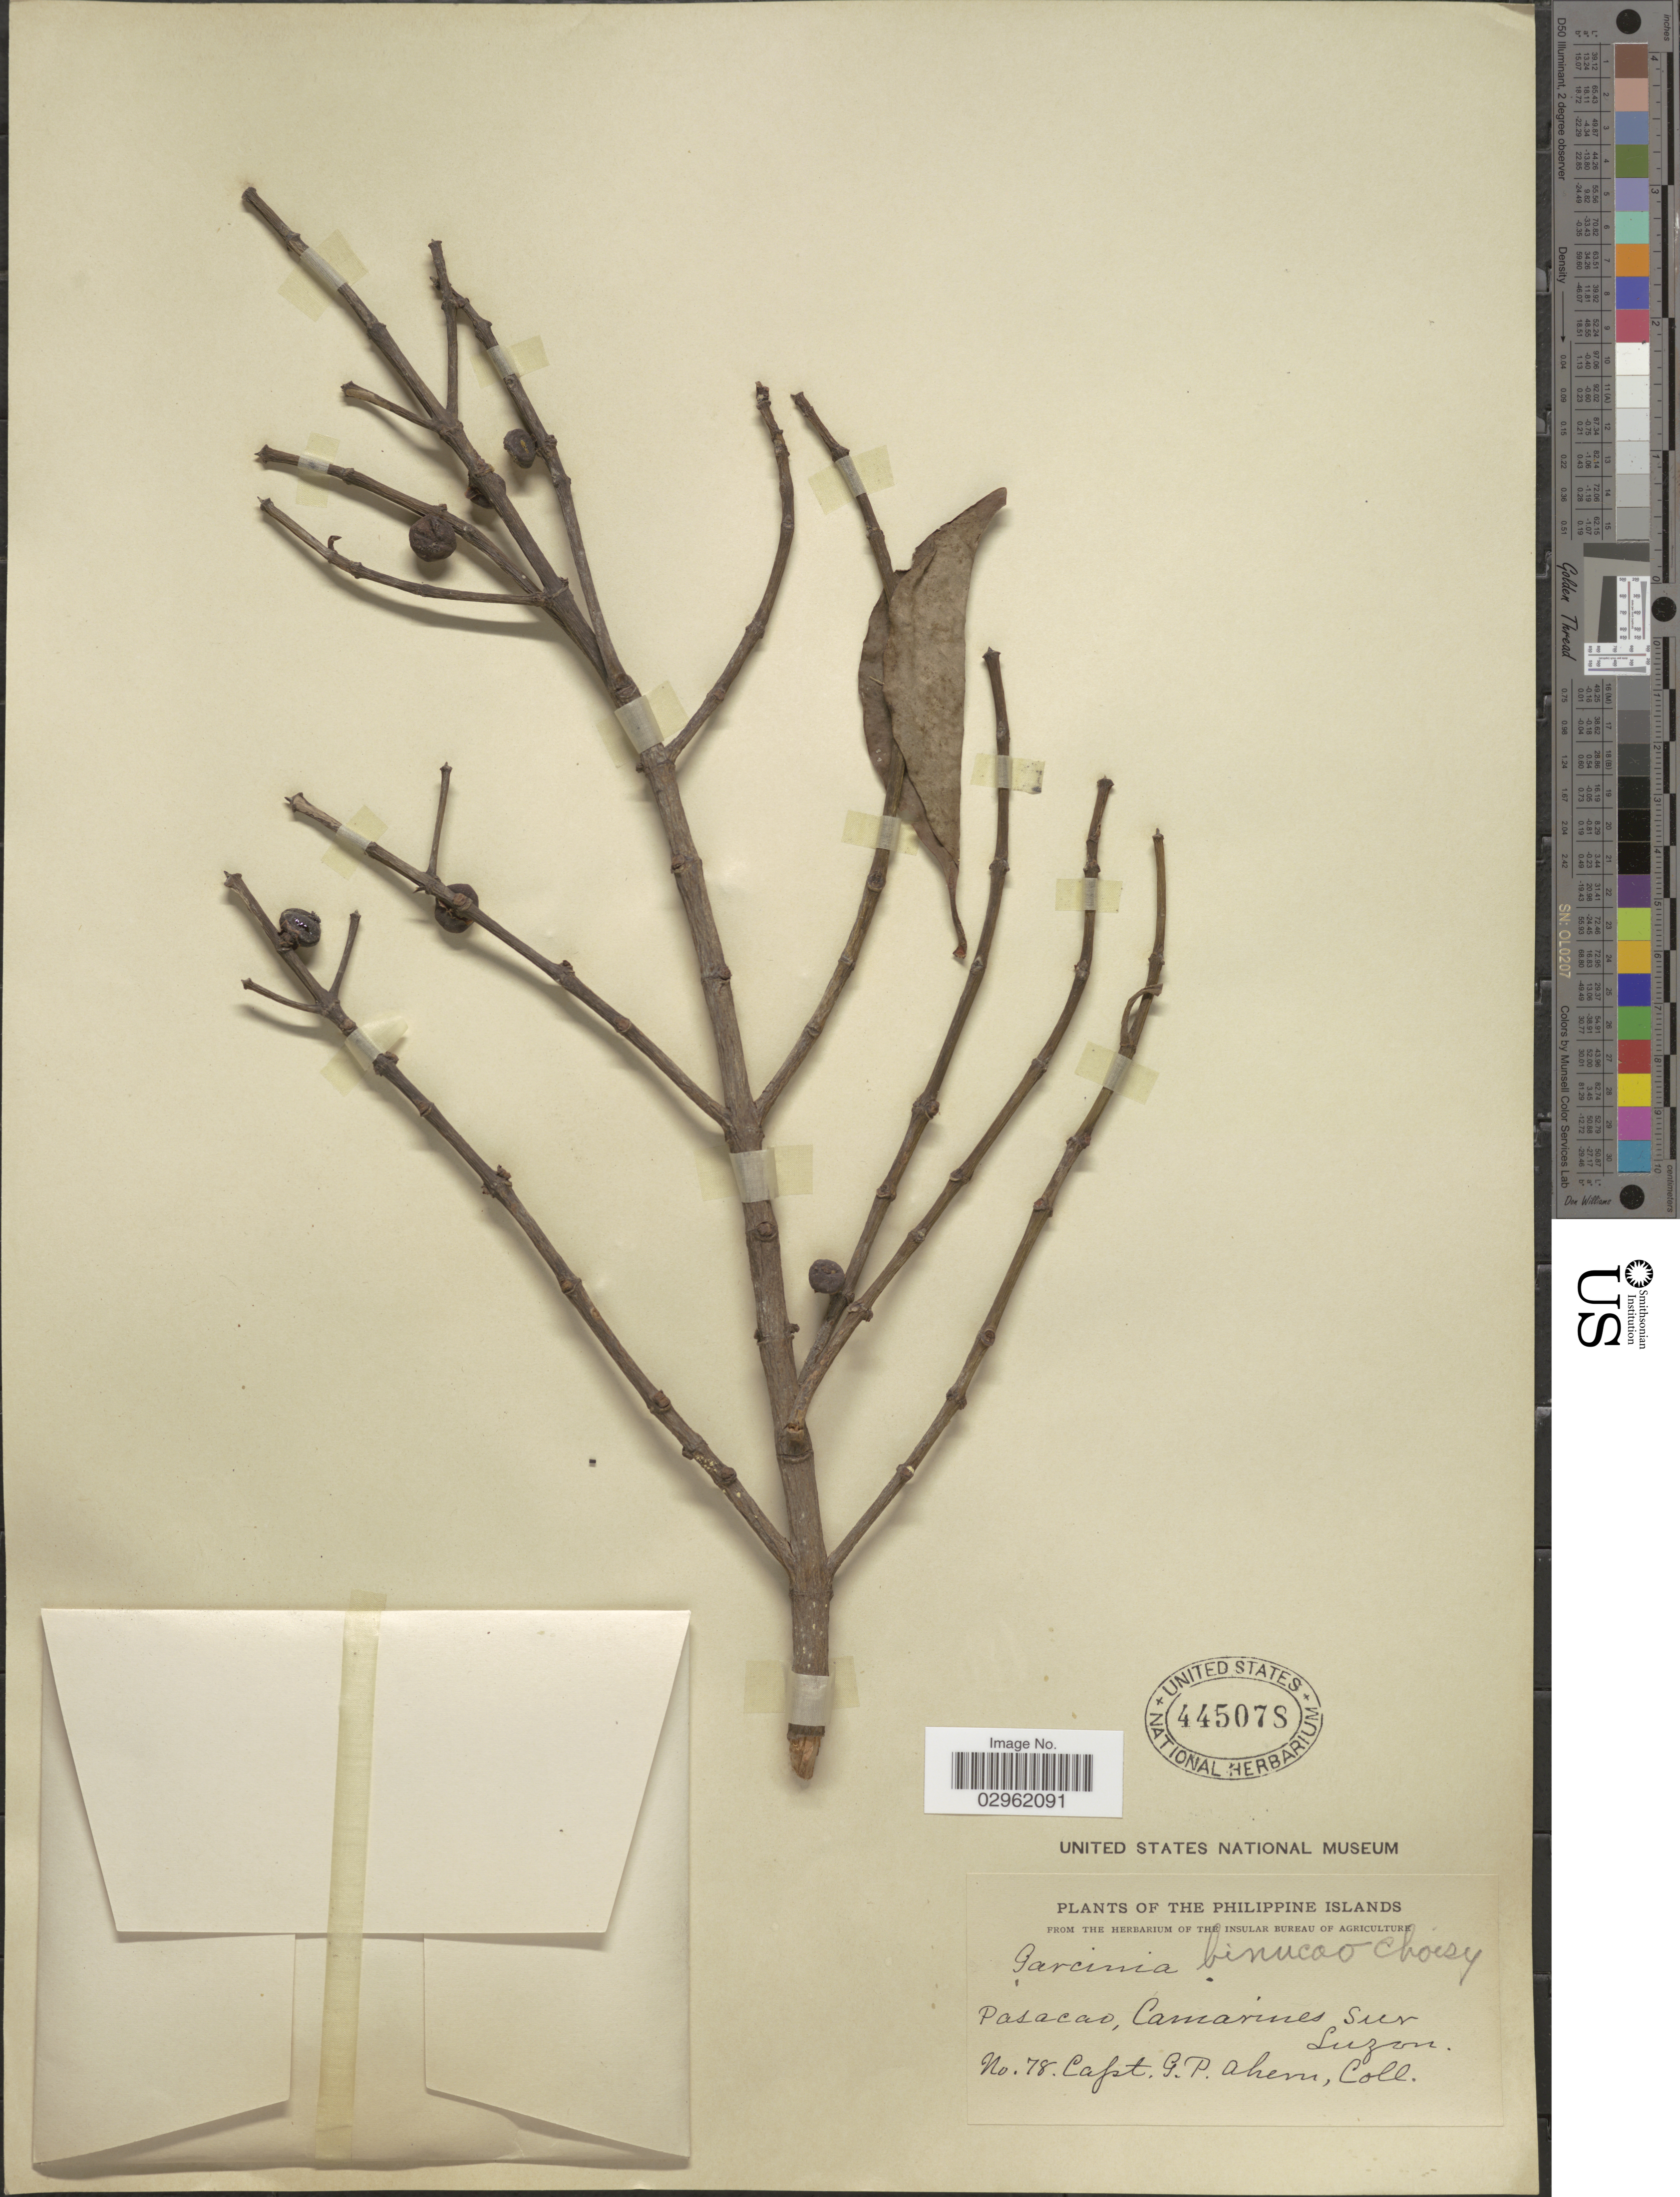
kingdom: Plantae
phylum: Tracheophyta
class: Magnoliopsida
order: Malpighiales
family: Clusiaceae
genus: Garcinia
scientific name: Garcinia binucao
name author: (Blanco) Choisy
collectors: G. Ahern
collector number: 78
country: Philippines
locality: Philippine Islands. Pasacao, Camarines Sur. Luzon.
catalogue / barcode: US 445078